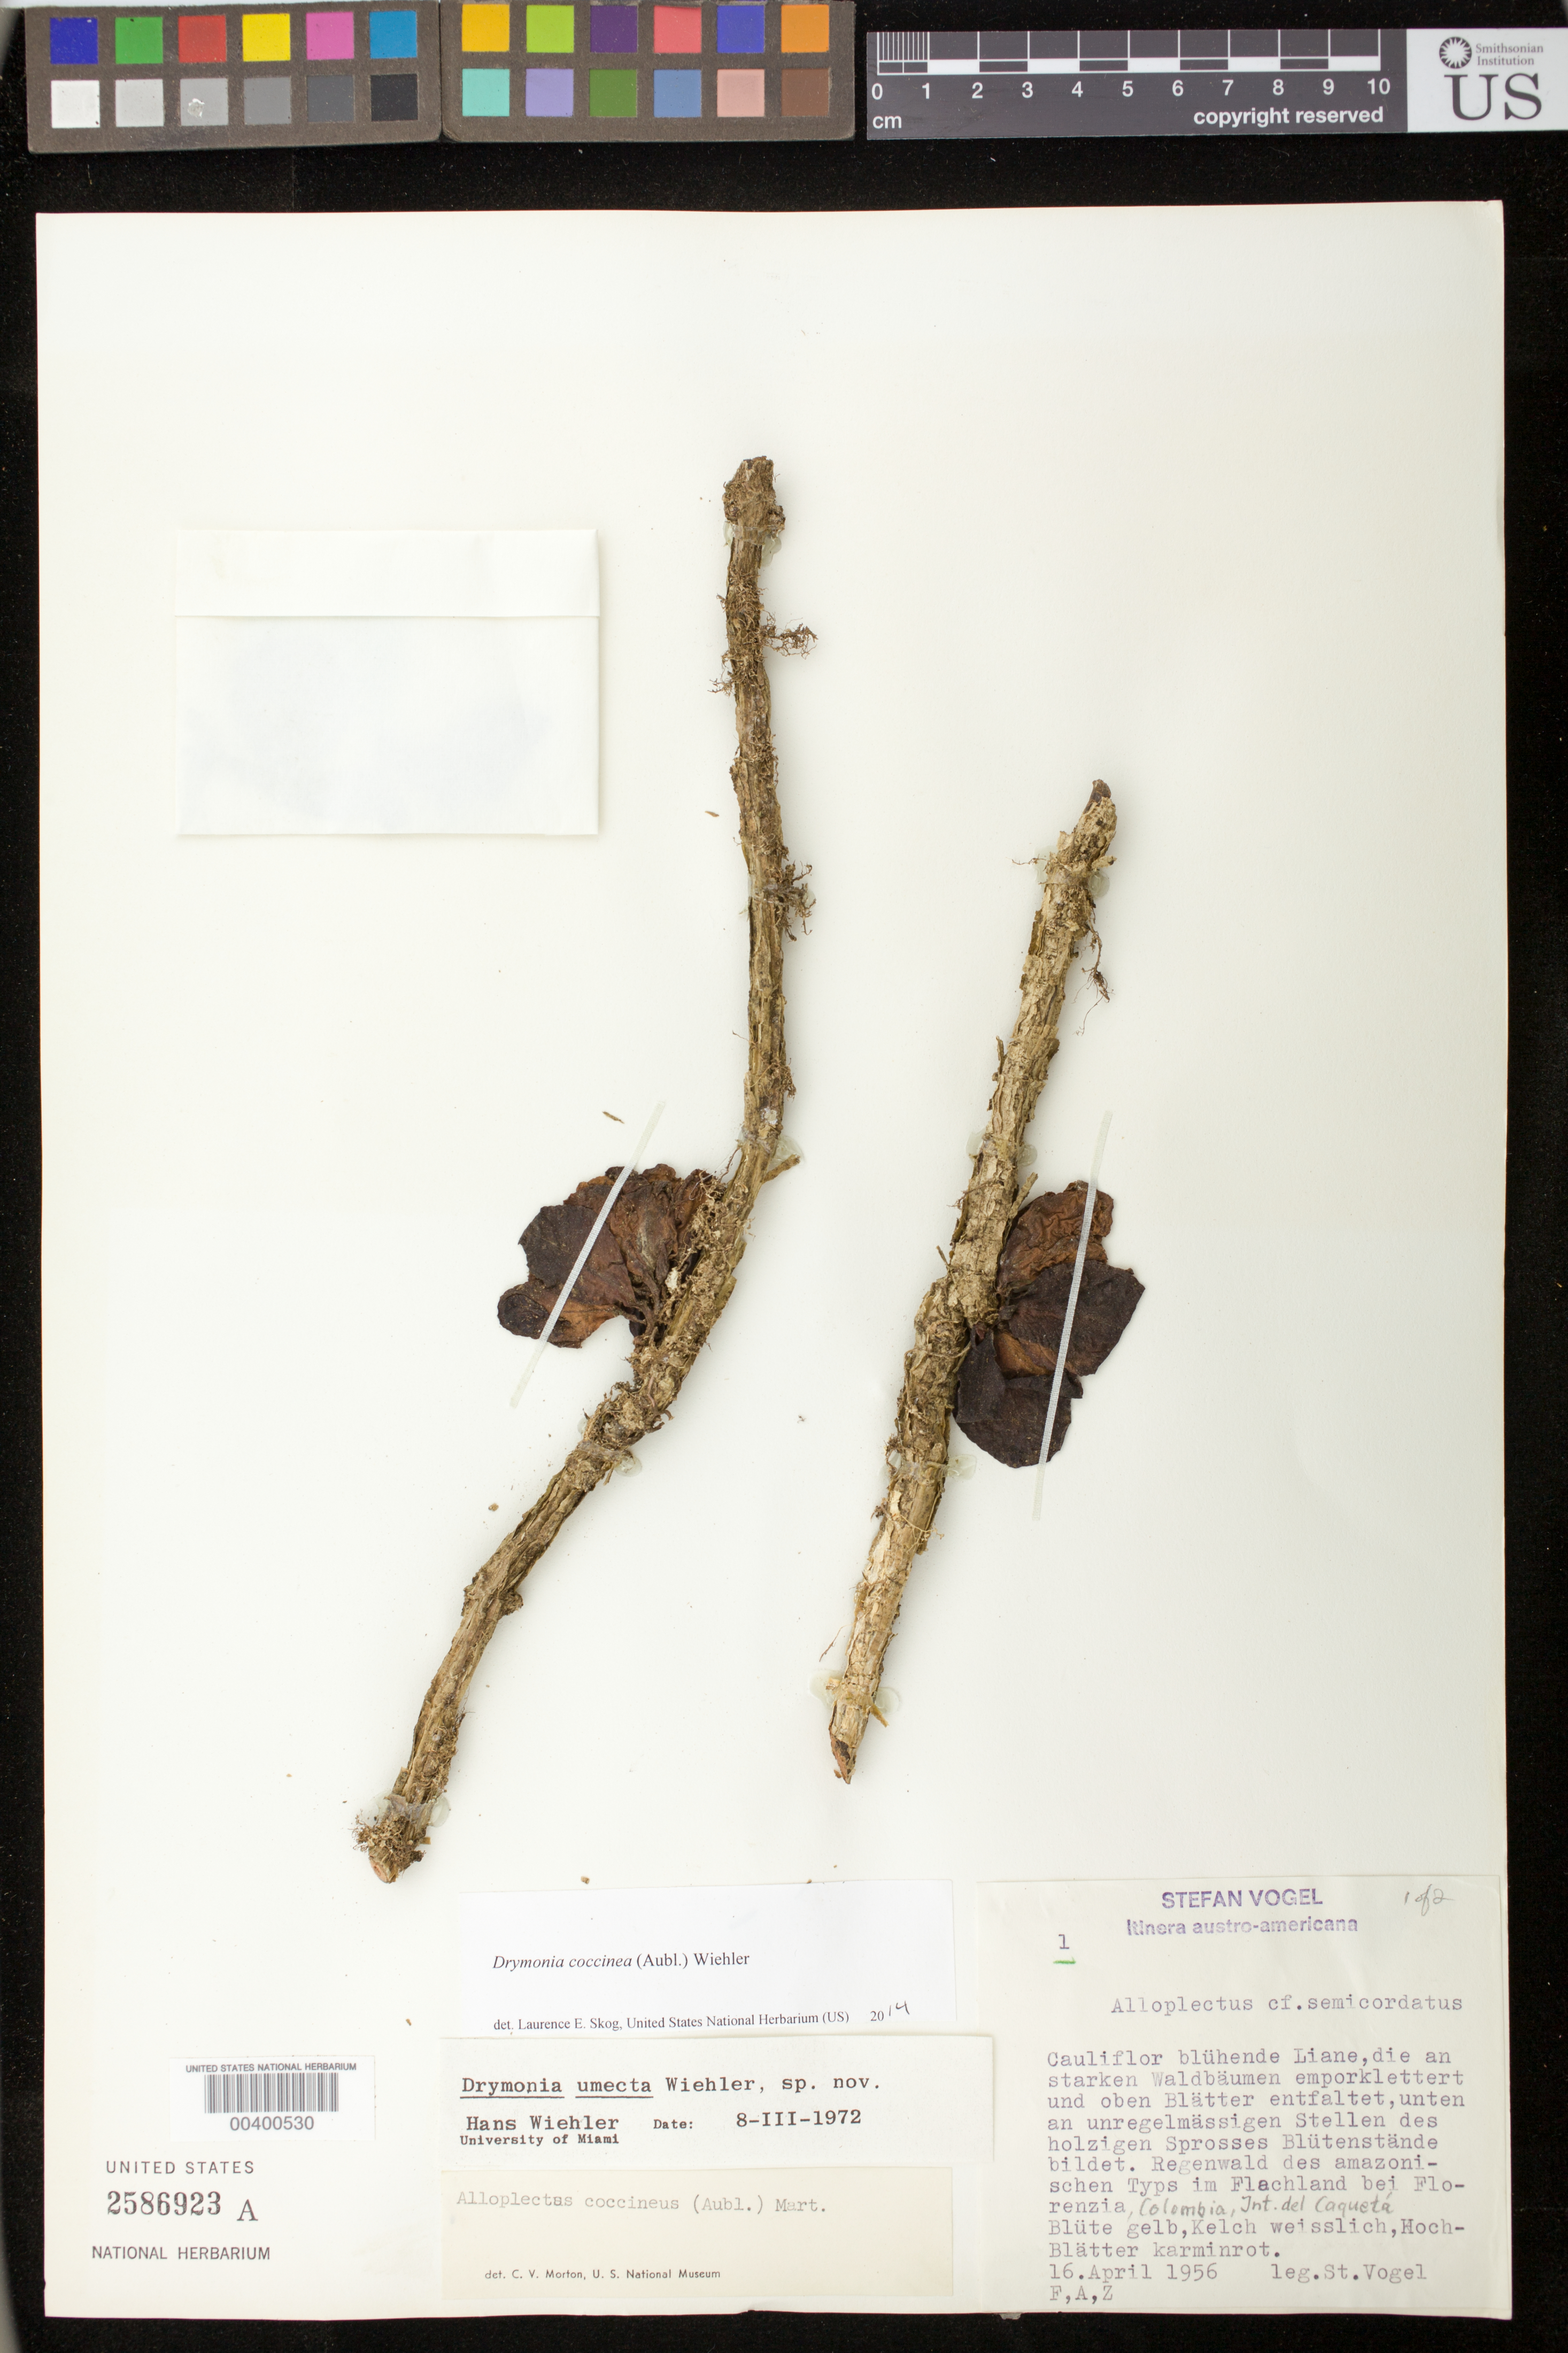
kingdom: Plantae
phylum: Tracheophyta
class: Magnoliopsida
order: Lamiales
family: Gesneriaceae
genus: Drymonia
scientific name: Drymonia coccinea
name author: (Aubl.) Wiehler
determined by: Skog, Laurence E.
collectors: S. Vogel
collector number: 1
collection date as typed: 16 Apr 1956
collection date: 1956-04-16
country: Colombia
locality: Caqueta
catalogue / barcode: US 2586923A